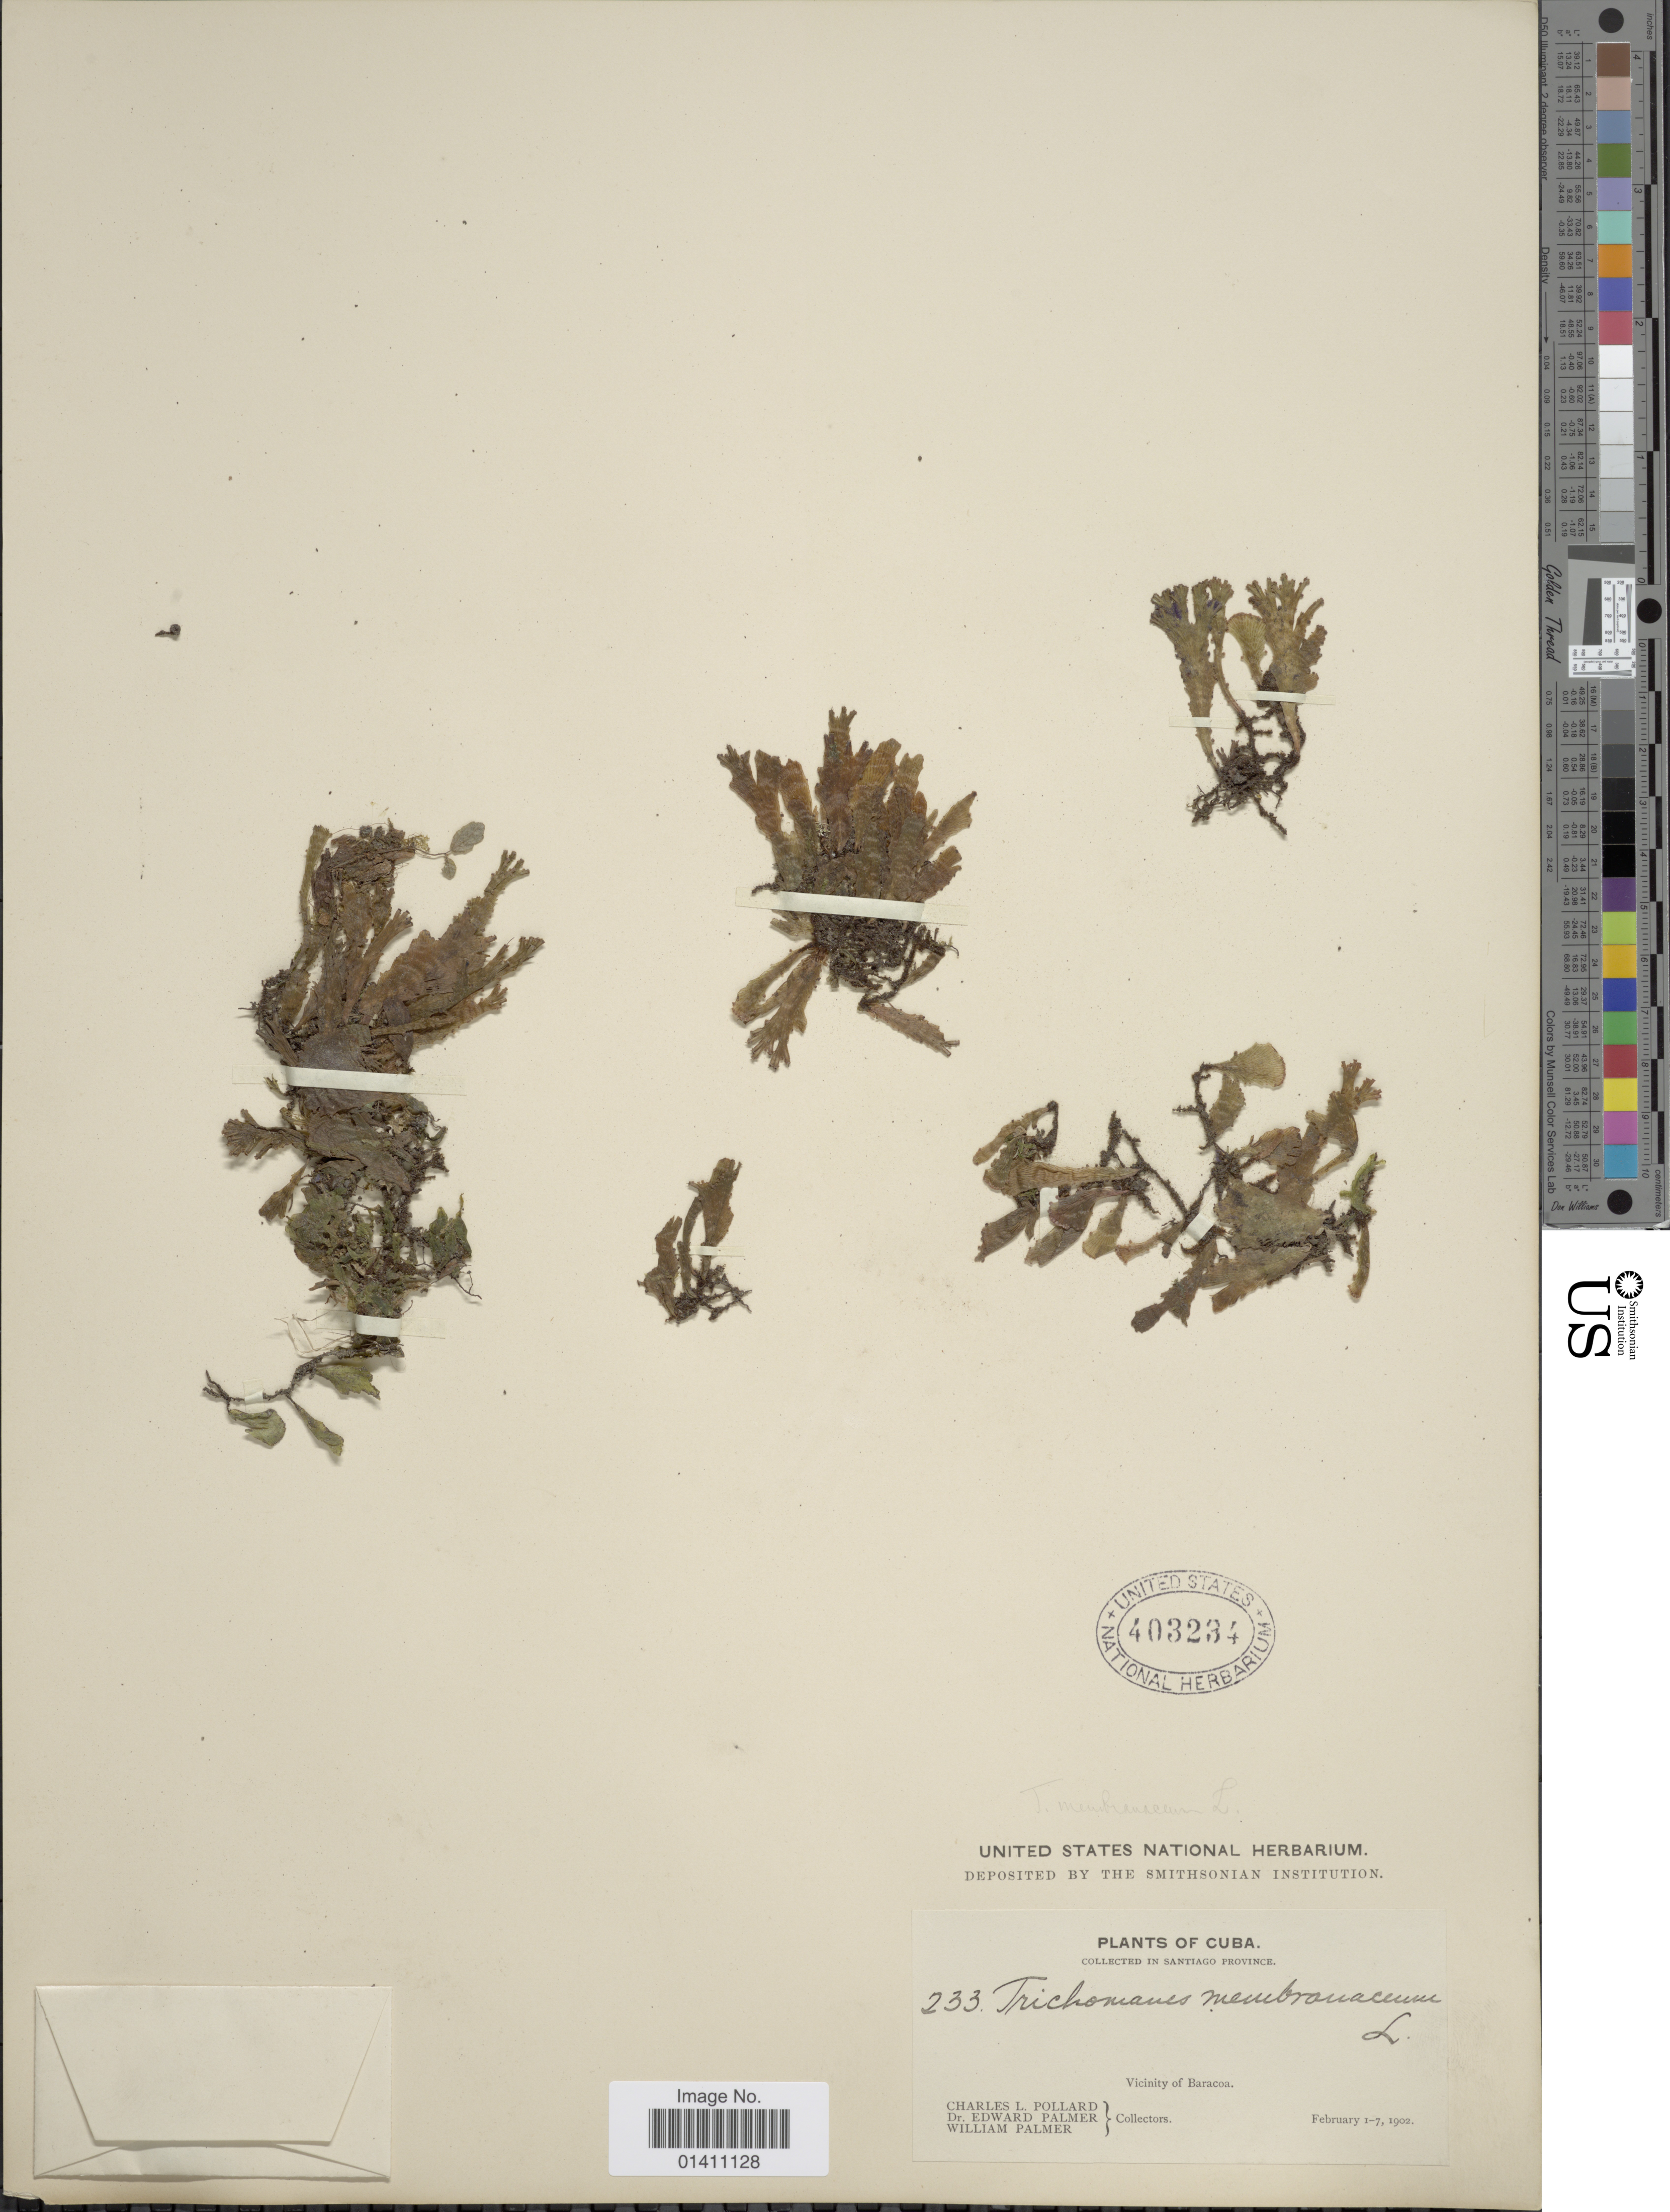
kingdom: Plantae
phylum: Tracheophyta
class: Polypodiopsida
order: Hymenophyllales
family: Hymenophyllaceae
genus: Didymoglossum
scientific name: Didymoglossum membranaceum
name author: (L.) Vareschi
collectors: C. L. Pollard, E. Palmer & W. Palmer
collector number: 233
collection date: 1902-02-01/1902-02-07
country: Cuba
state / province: Santiago de Cuba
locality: Santiago Province. Vicinity of Baracoa.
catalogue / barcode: US 403234